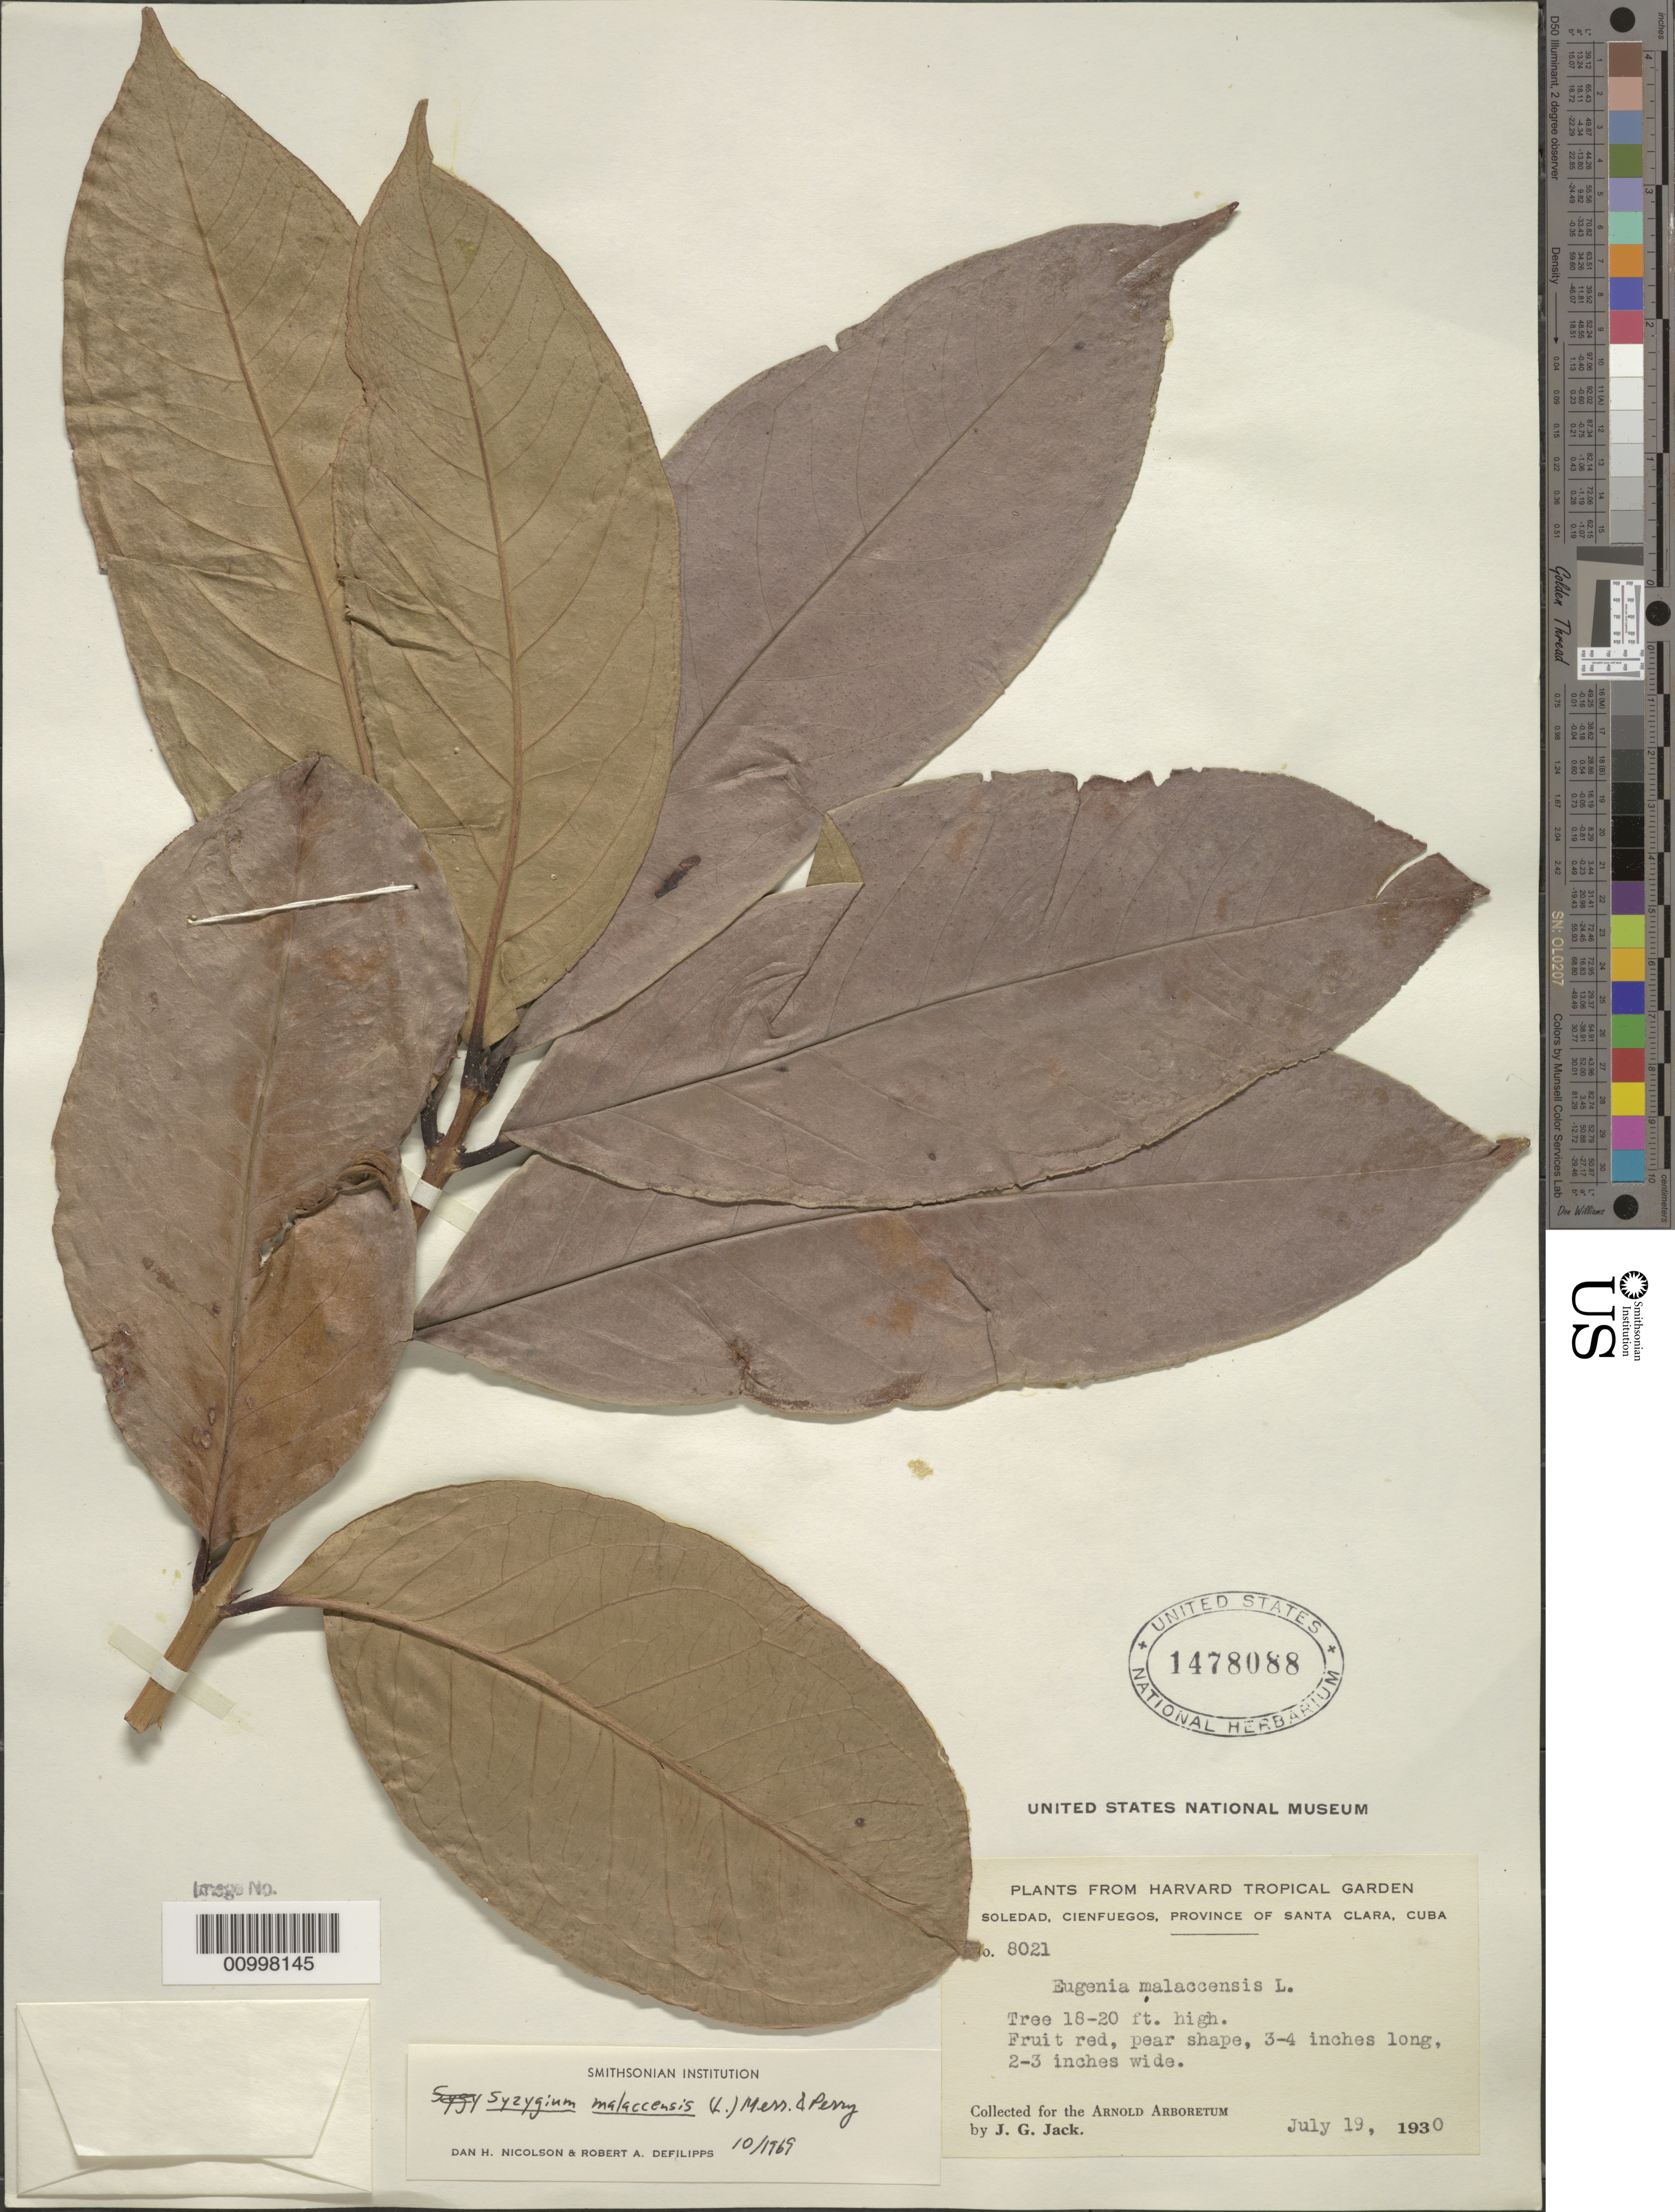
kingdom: Plantae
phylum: Tracheophyta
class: Magnoliopsida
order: Myrtales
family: Myrtaceae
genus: Syzygium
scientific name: Syzygium malaccense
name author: (L.) Merr. & L.M. Perry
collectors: J. G. Jack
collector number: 8021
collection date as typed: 19 Jul 1930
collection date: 1930-07-19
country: Cuba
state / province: Cienfuegos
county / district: Santa Clara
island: Cuba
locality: Soledad, Cienfuegos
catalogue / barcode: US 1478088